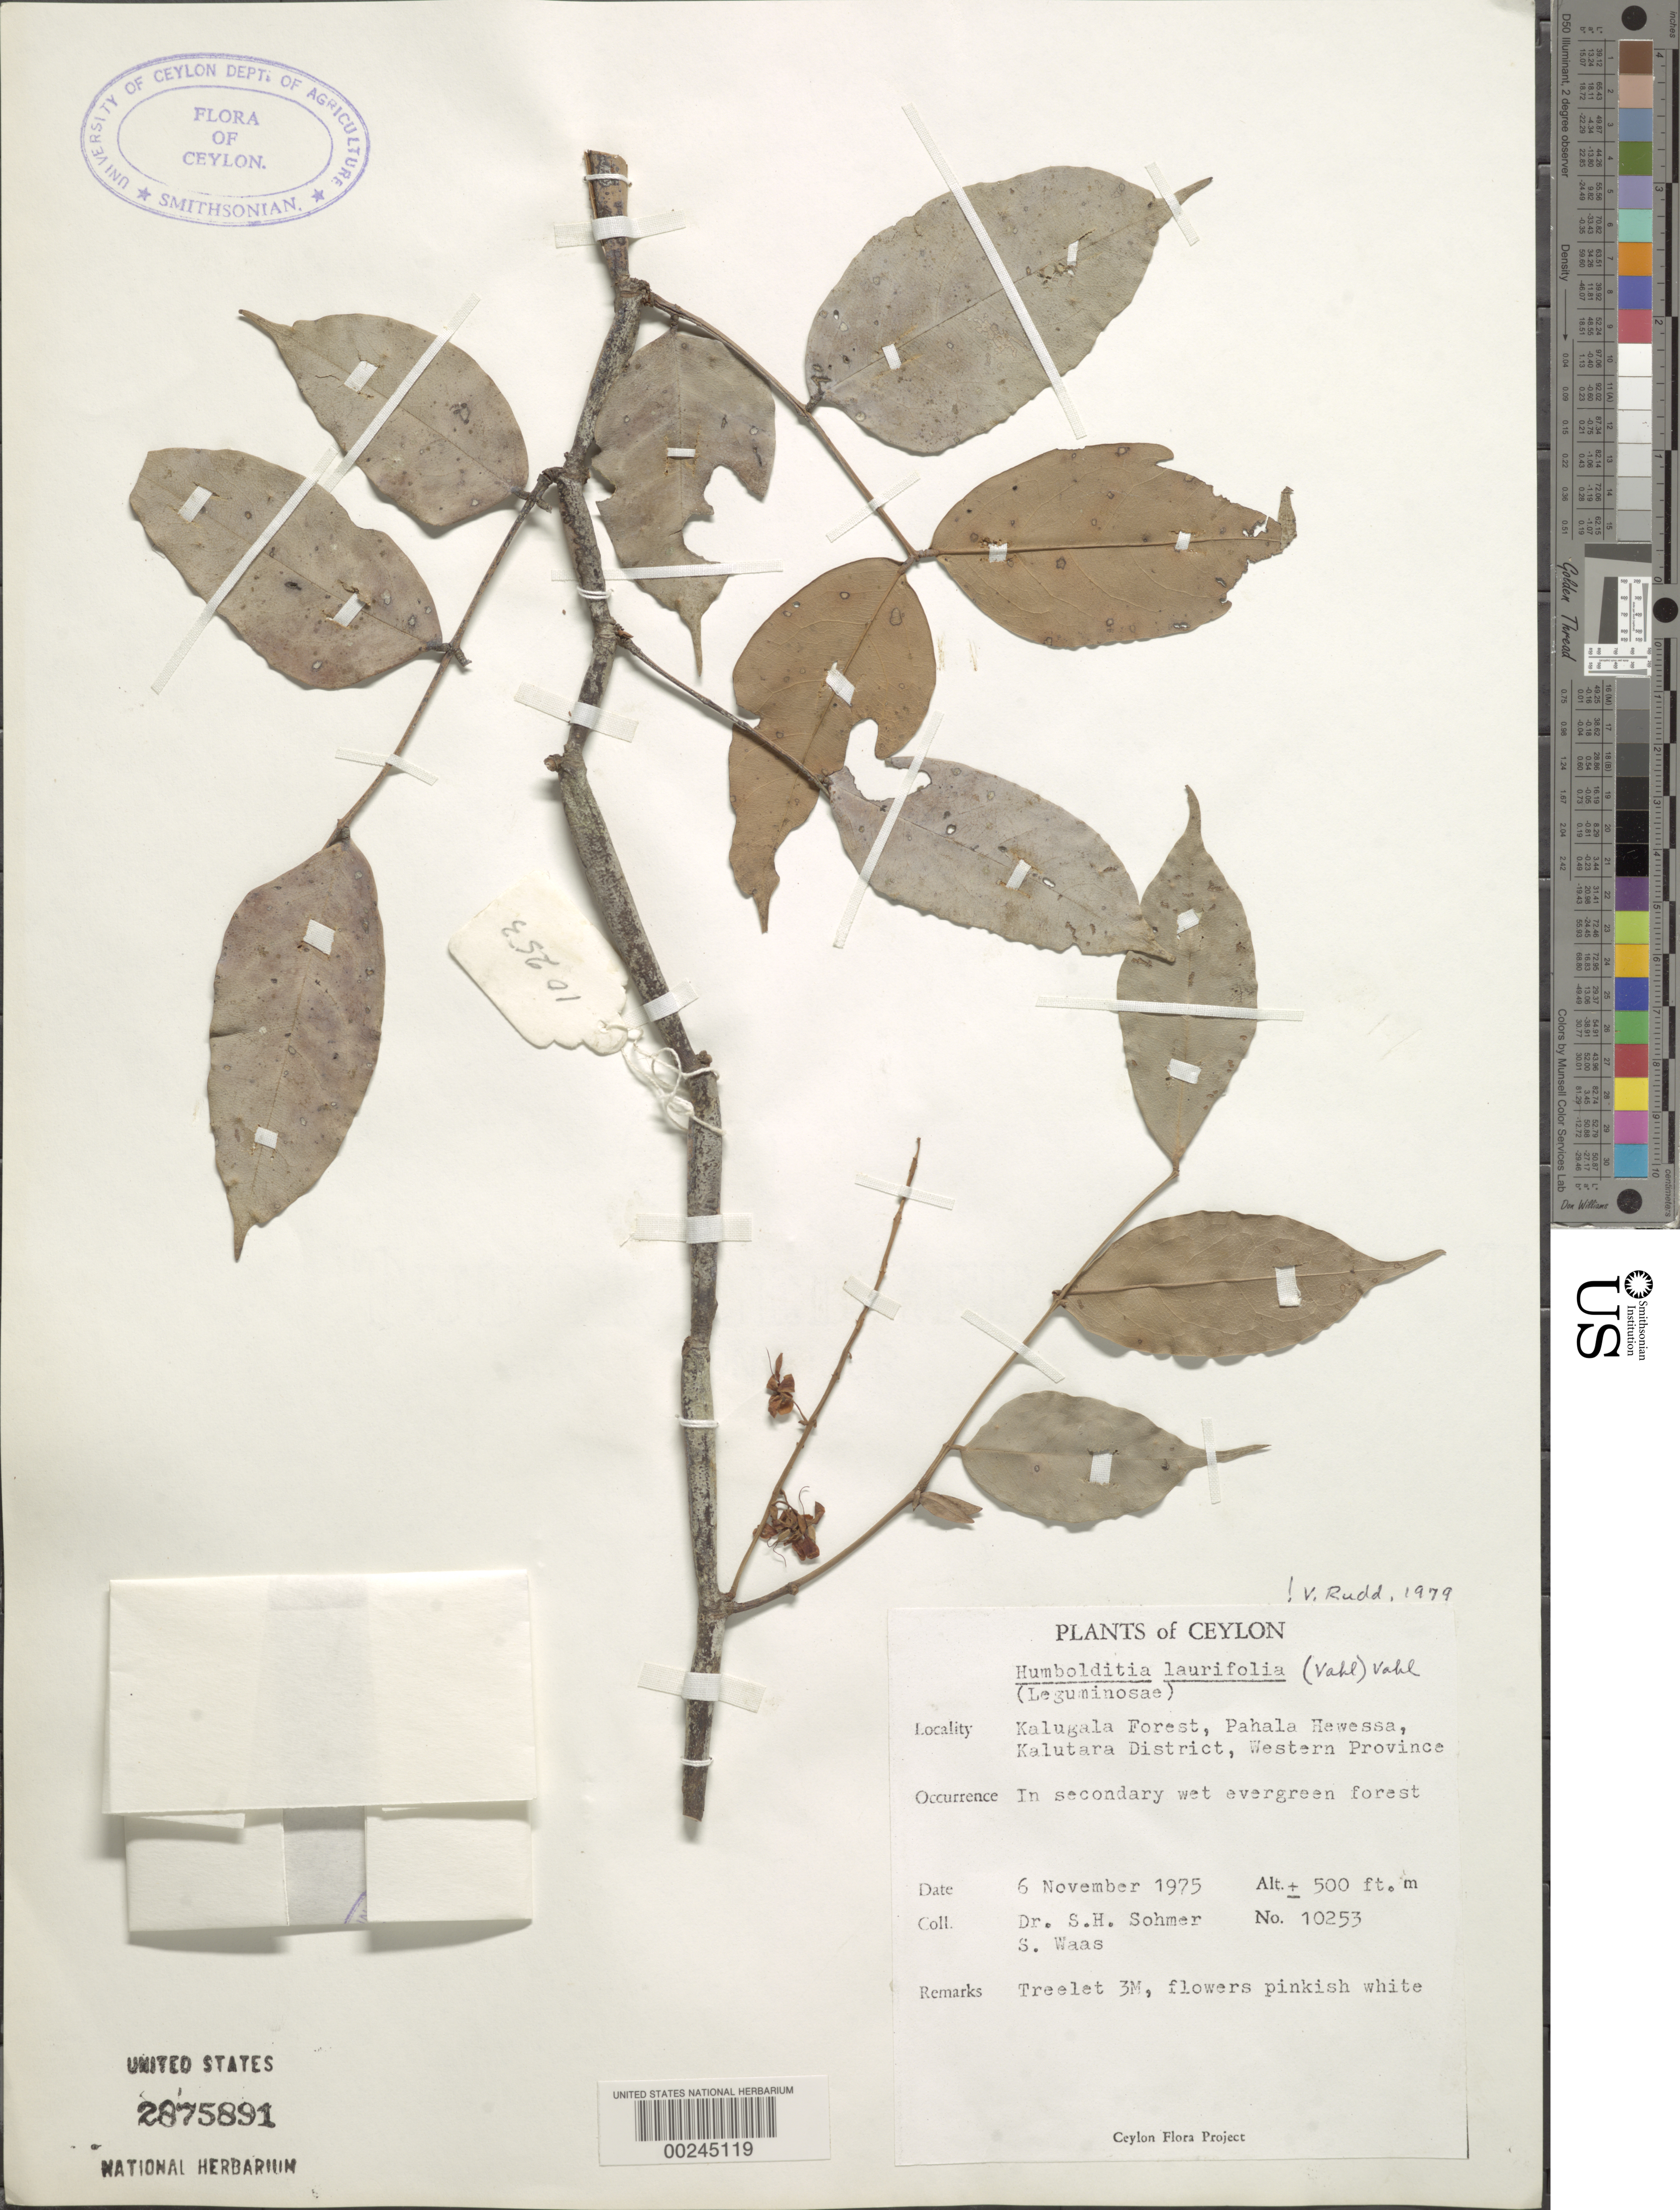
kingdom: Plantae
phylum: Tracheophyta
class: Magnoliopsida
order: Fabales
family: Fabaceae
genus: Humboldtia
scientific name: Humboldtia laurifolia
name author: Vahl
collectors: S. H. Sohmer & S. Waas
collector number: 10253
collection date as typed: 06 Nov 1975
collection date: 1975-11-06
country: Sri Lanka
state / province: Western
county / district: Kalutara Dist.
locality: Kalugala forest, pahala hewessa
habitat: In secondary wet evergreen forest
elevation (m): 152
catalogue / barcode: US 2875891